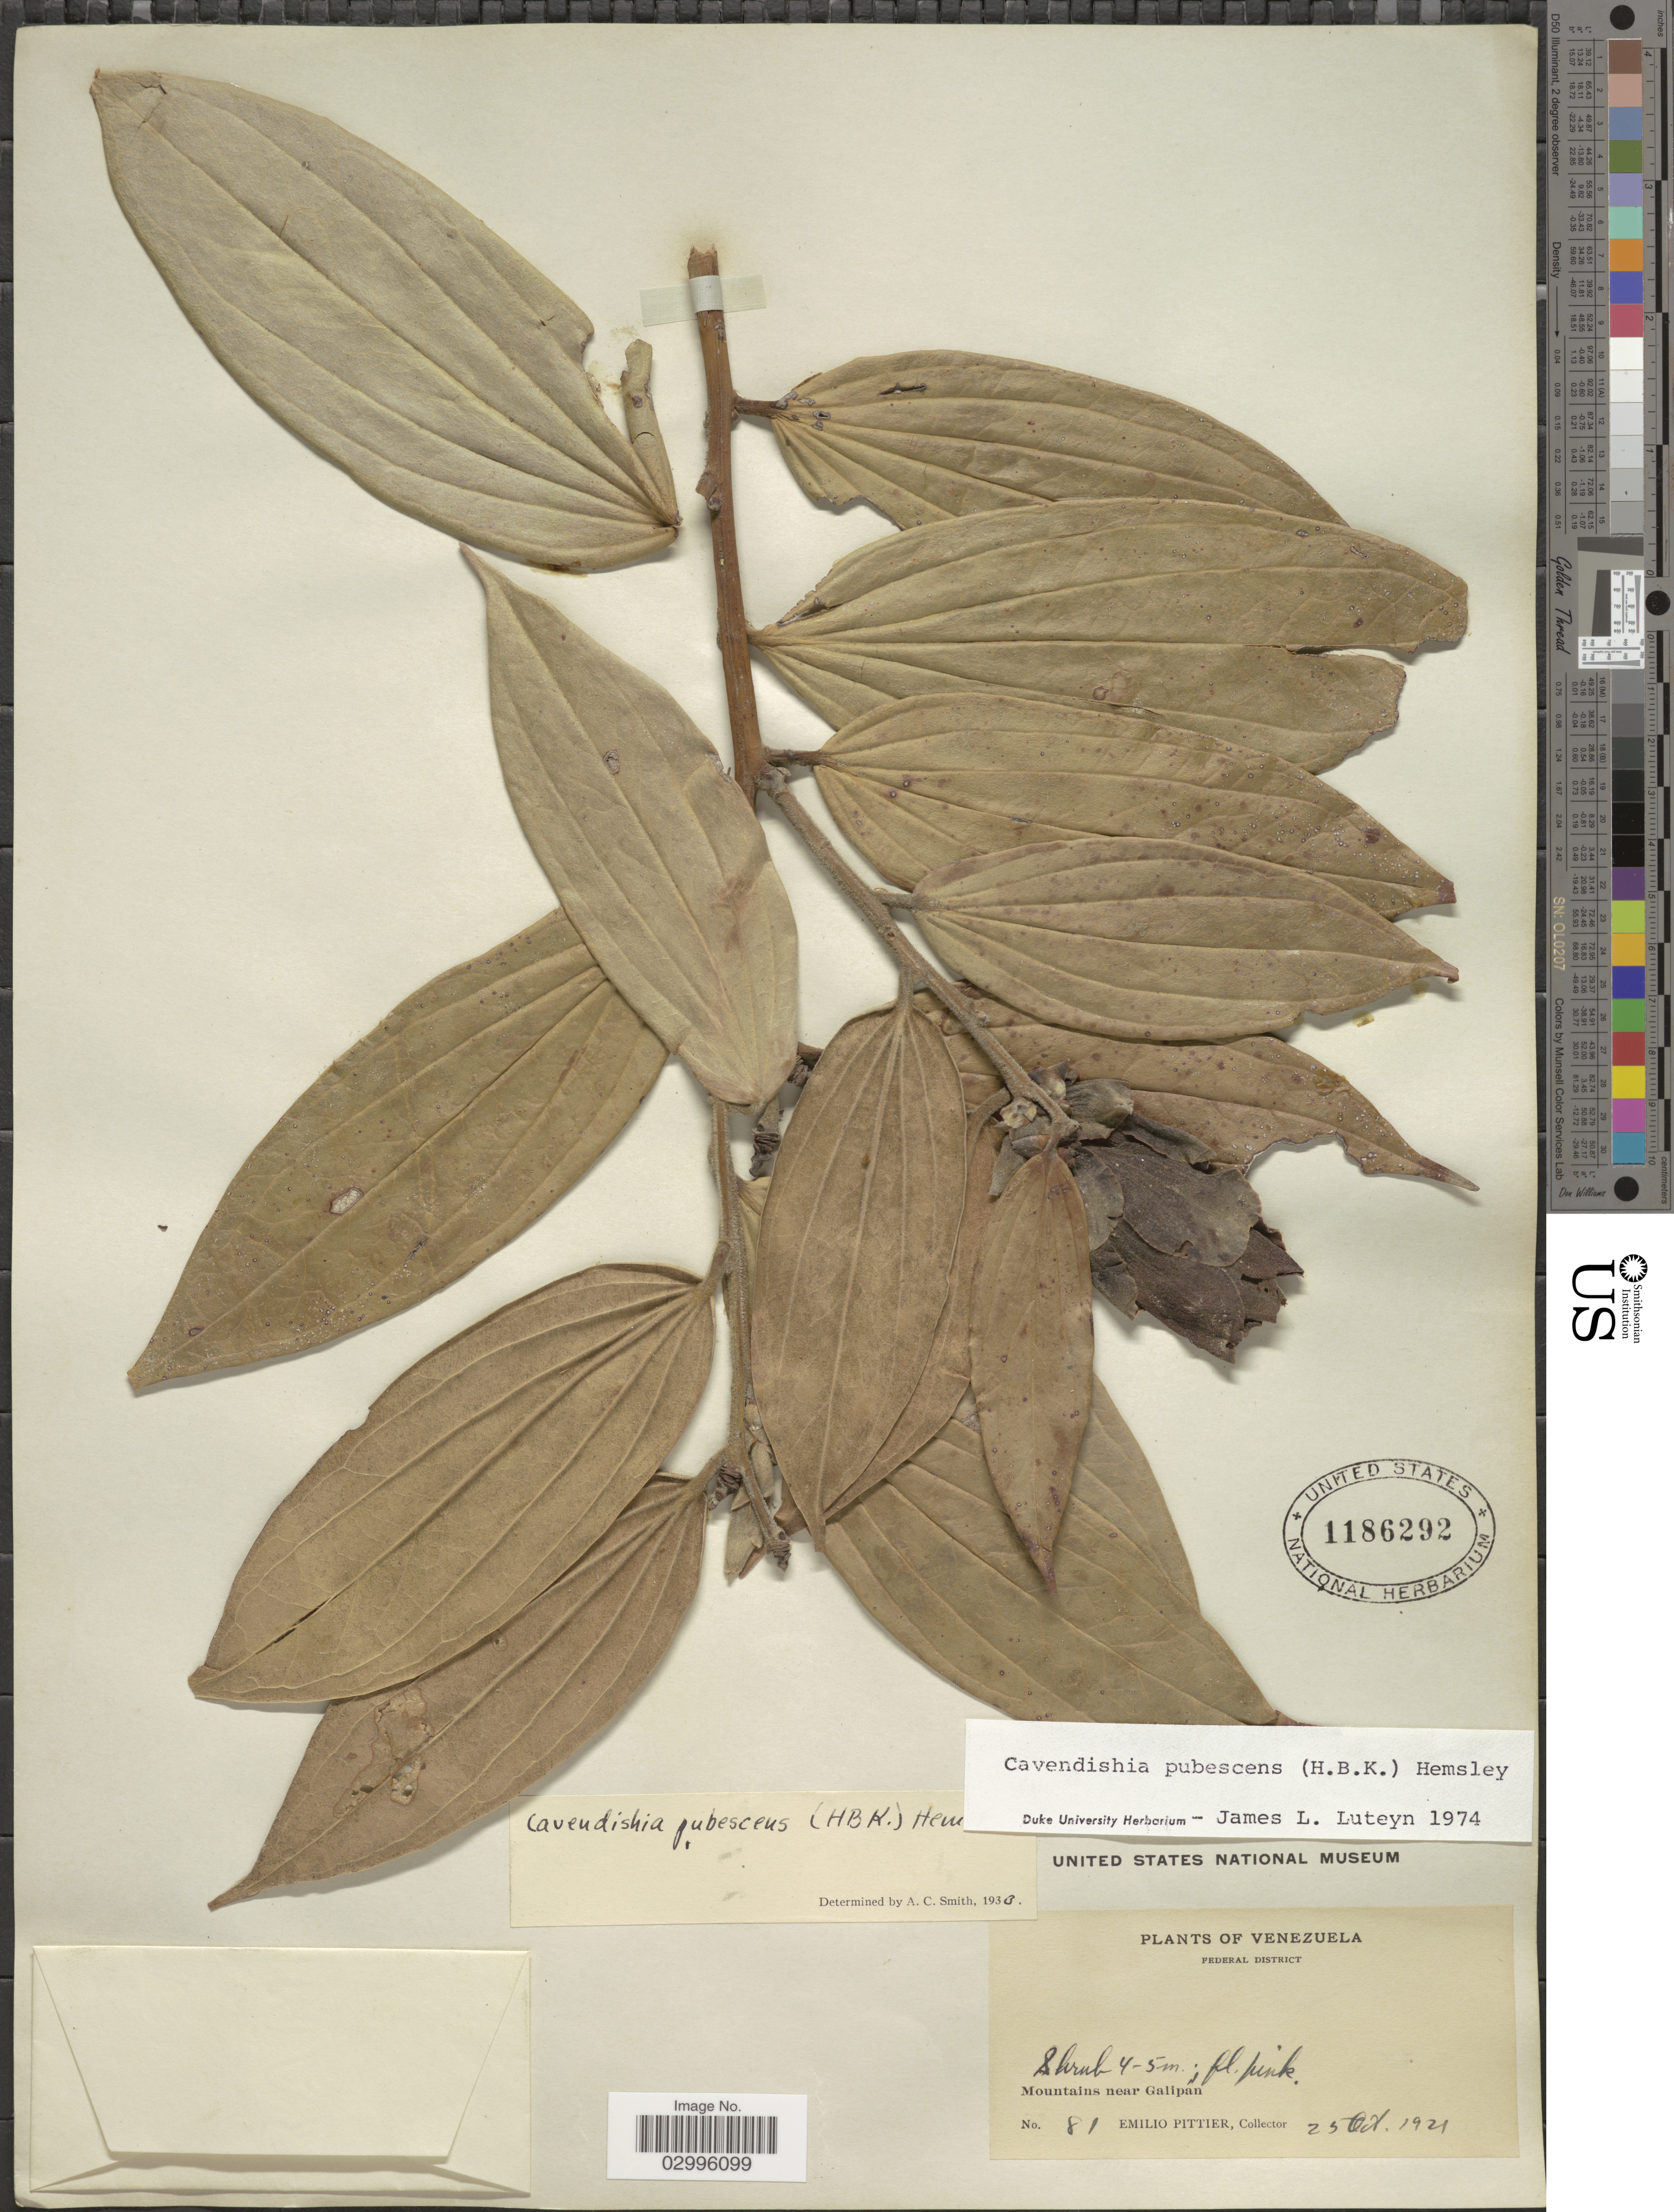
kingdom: Plantae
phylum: Tracheophyta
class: Magnoliopsida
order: Ericales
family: Ericaceae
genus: Cavendishia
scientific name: Cavendishia pubescens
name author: (Kunth) Hemsl.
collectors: E. Pittier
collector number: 81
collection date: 1921-10-25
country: Venezuela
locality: Federal District. Mountains near Galipan.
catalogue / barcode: US 1186292